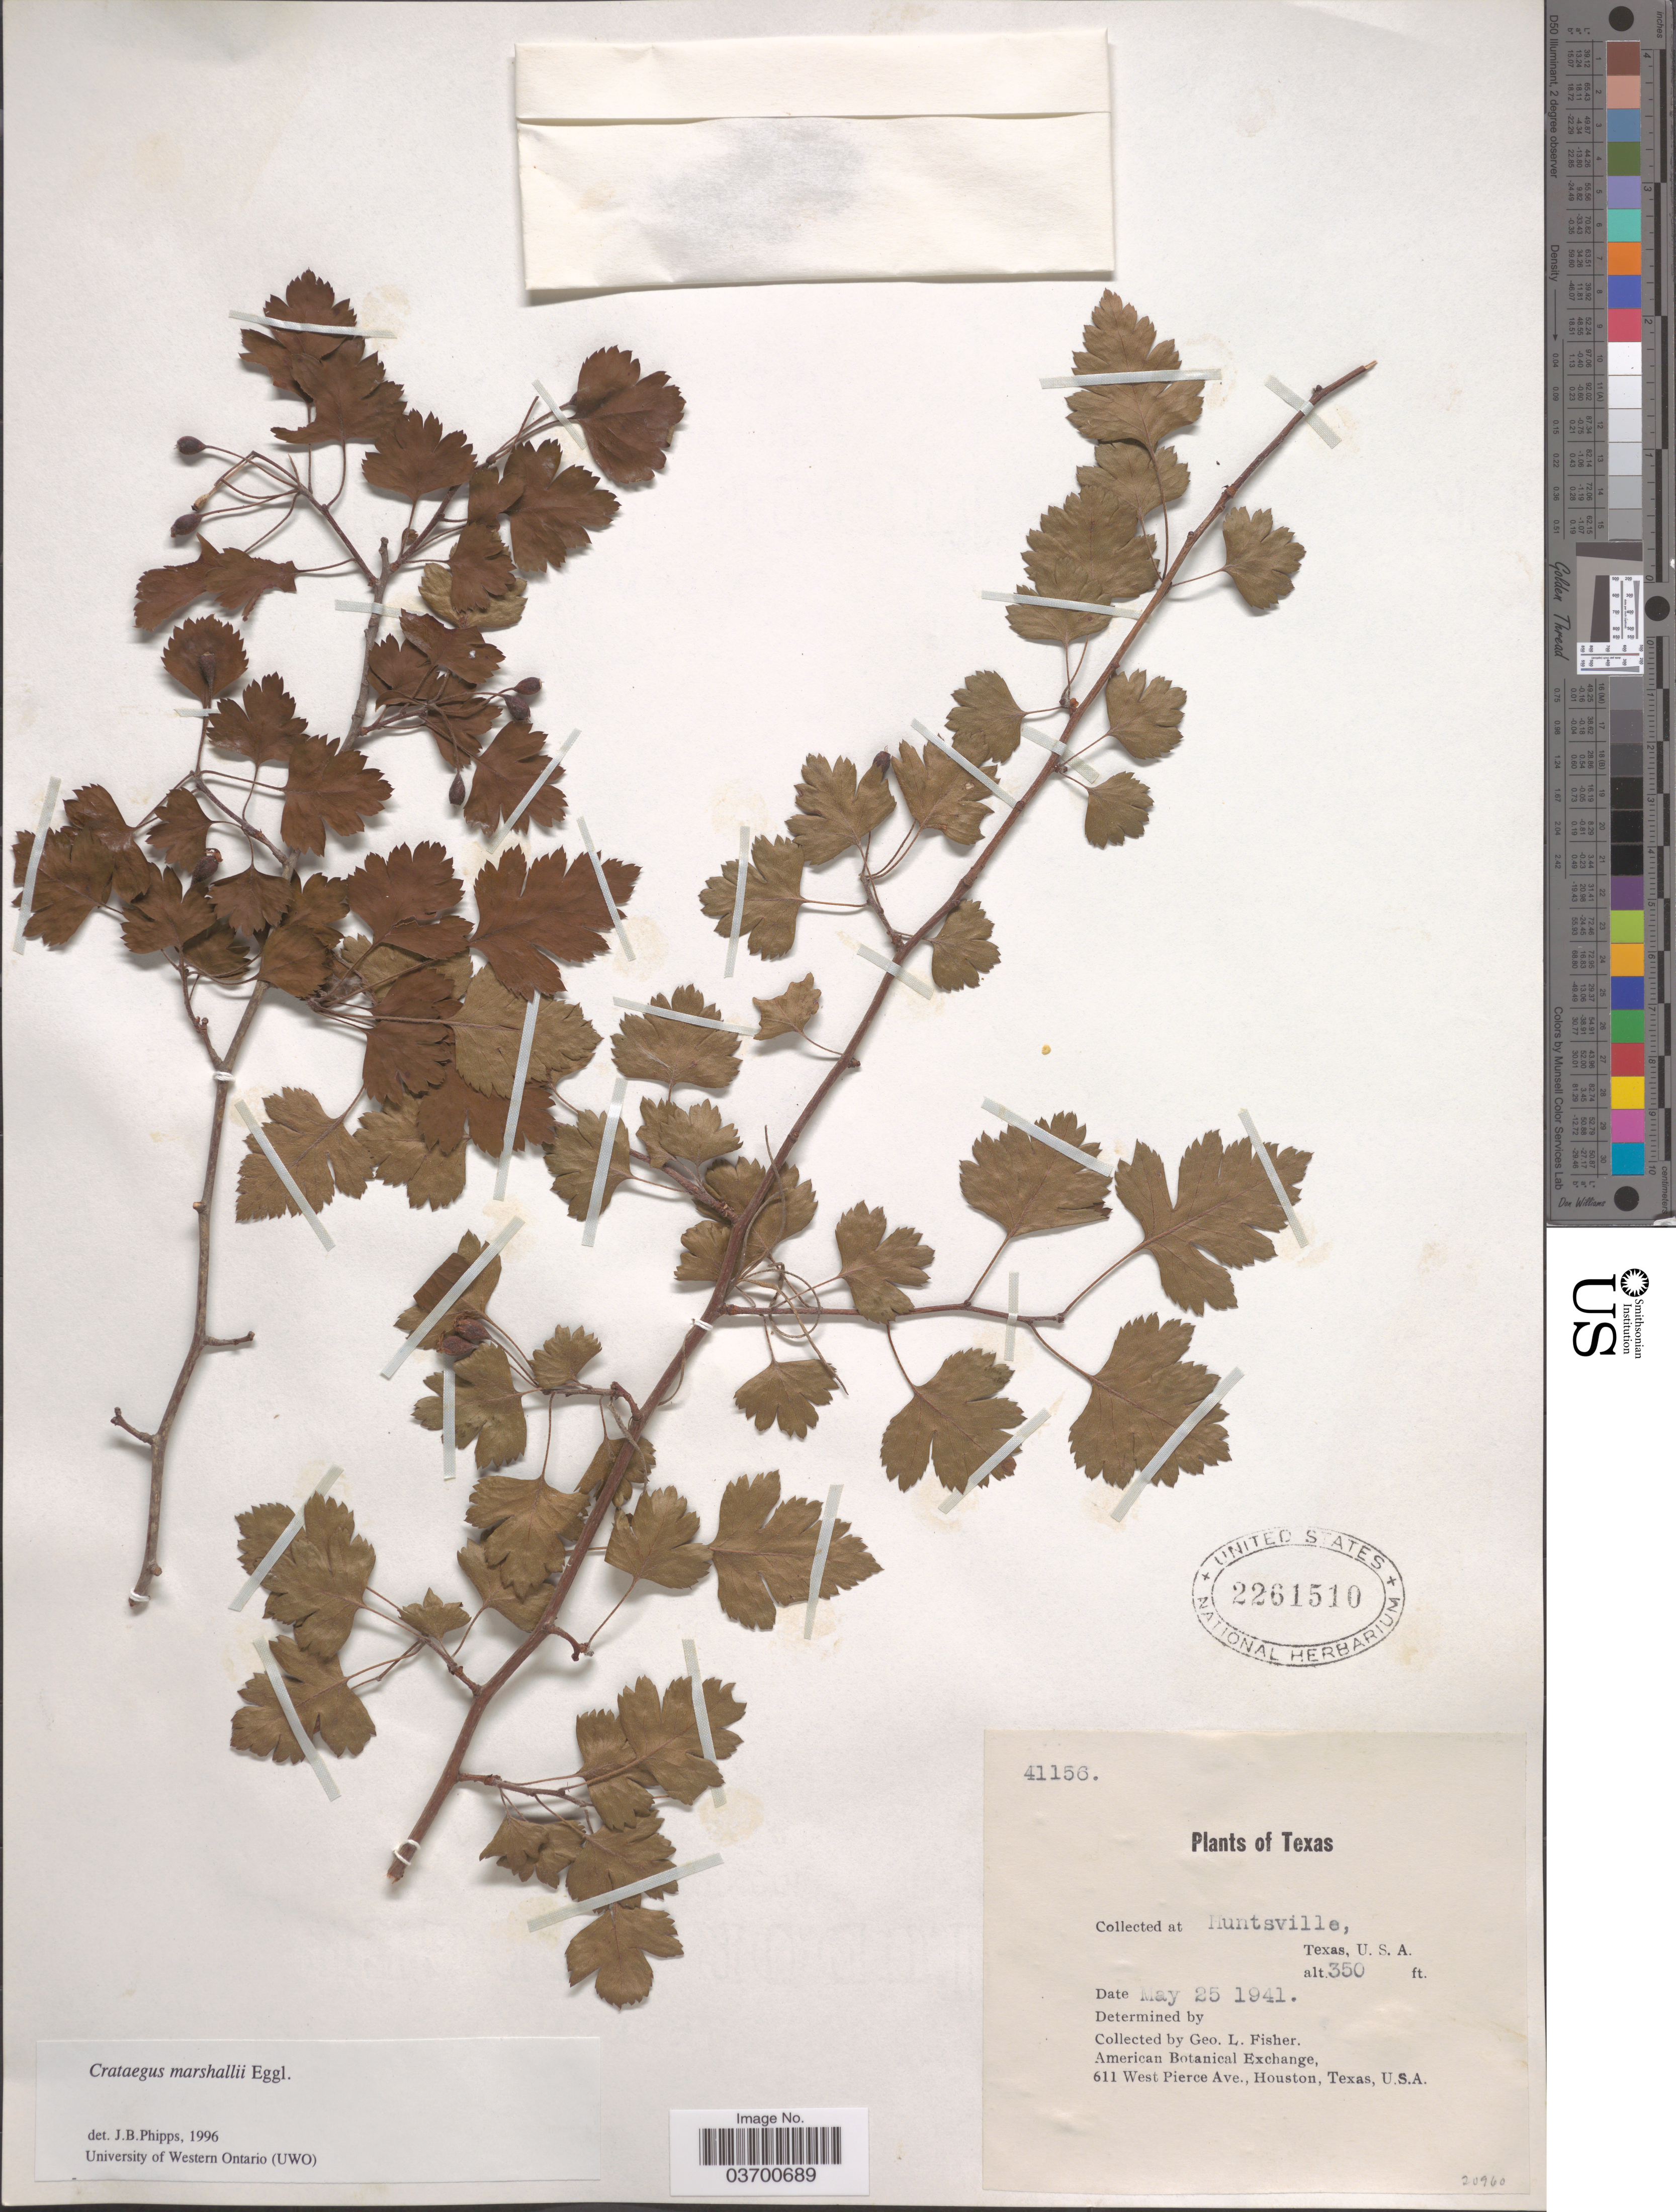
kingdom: Plantae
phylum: Tracheophyta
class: Magnoliopsida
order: Rosales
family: Rosaceae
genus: Crataegus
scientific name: Crataegus marshallii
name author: Eggl.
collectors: G. L. Fisher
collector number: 41156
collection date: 1941-05-25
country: United States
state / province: Texas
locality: Huntsville.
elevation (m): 107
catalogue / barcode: US 2261510